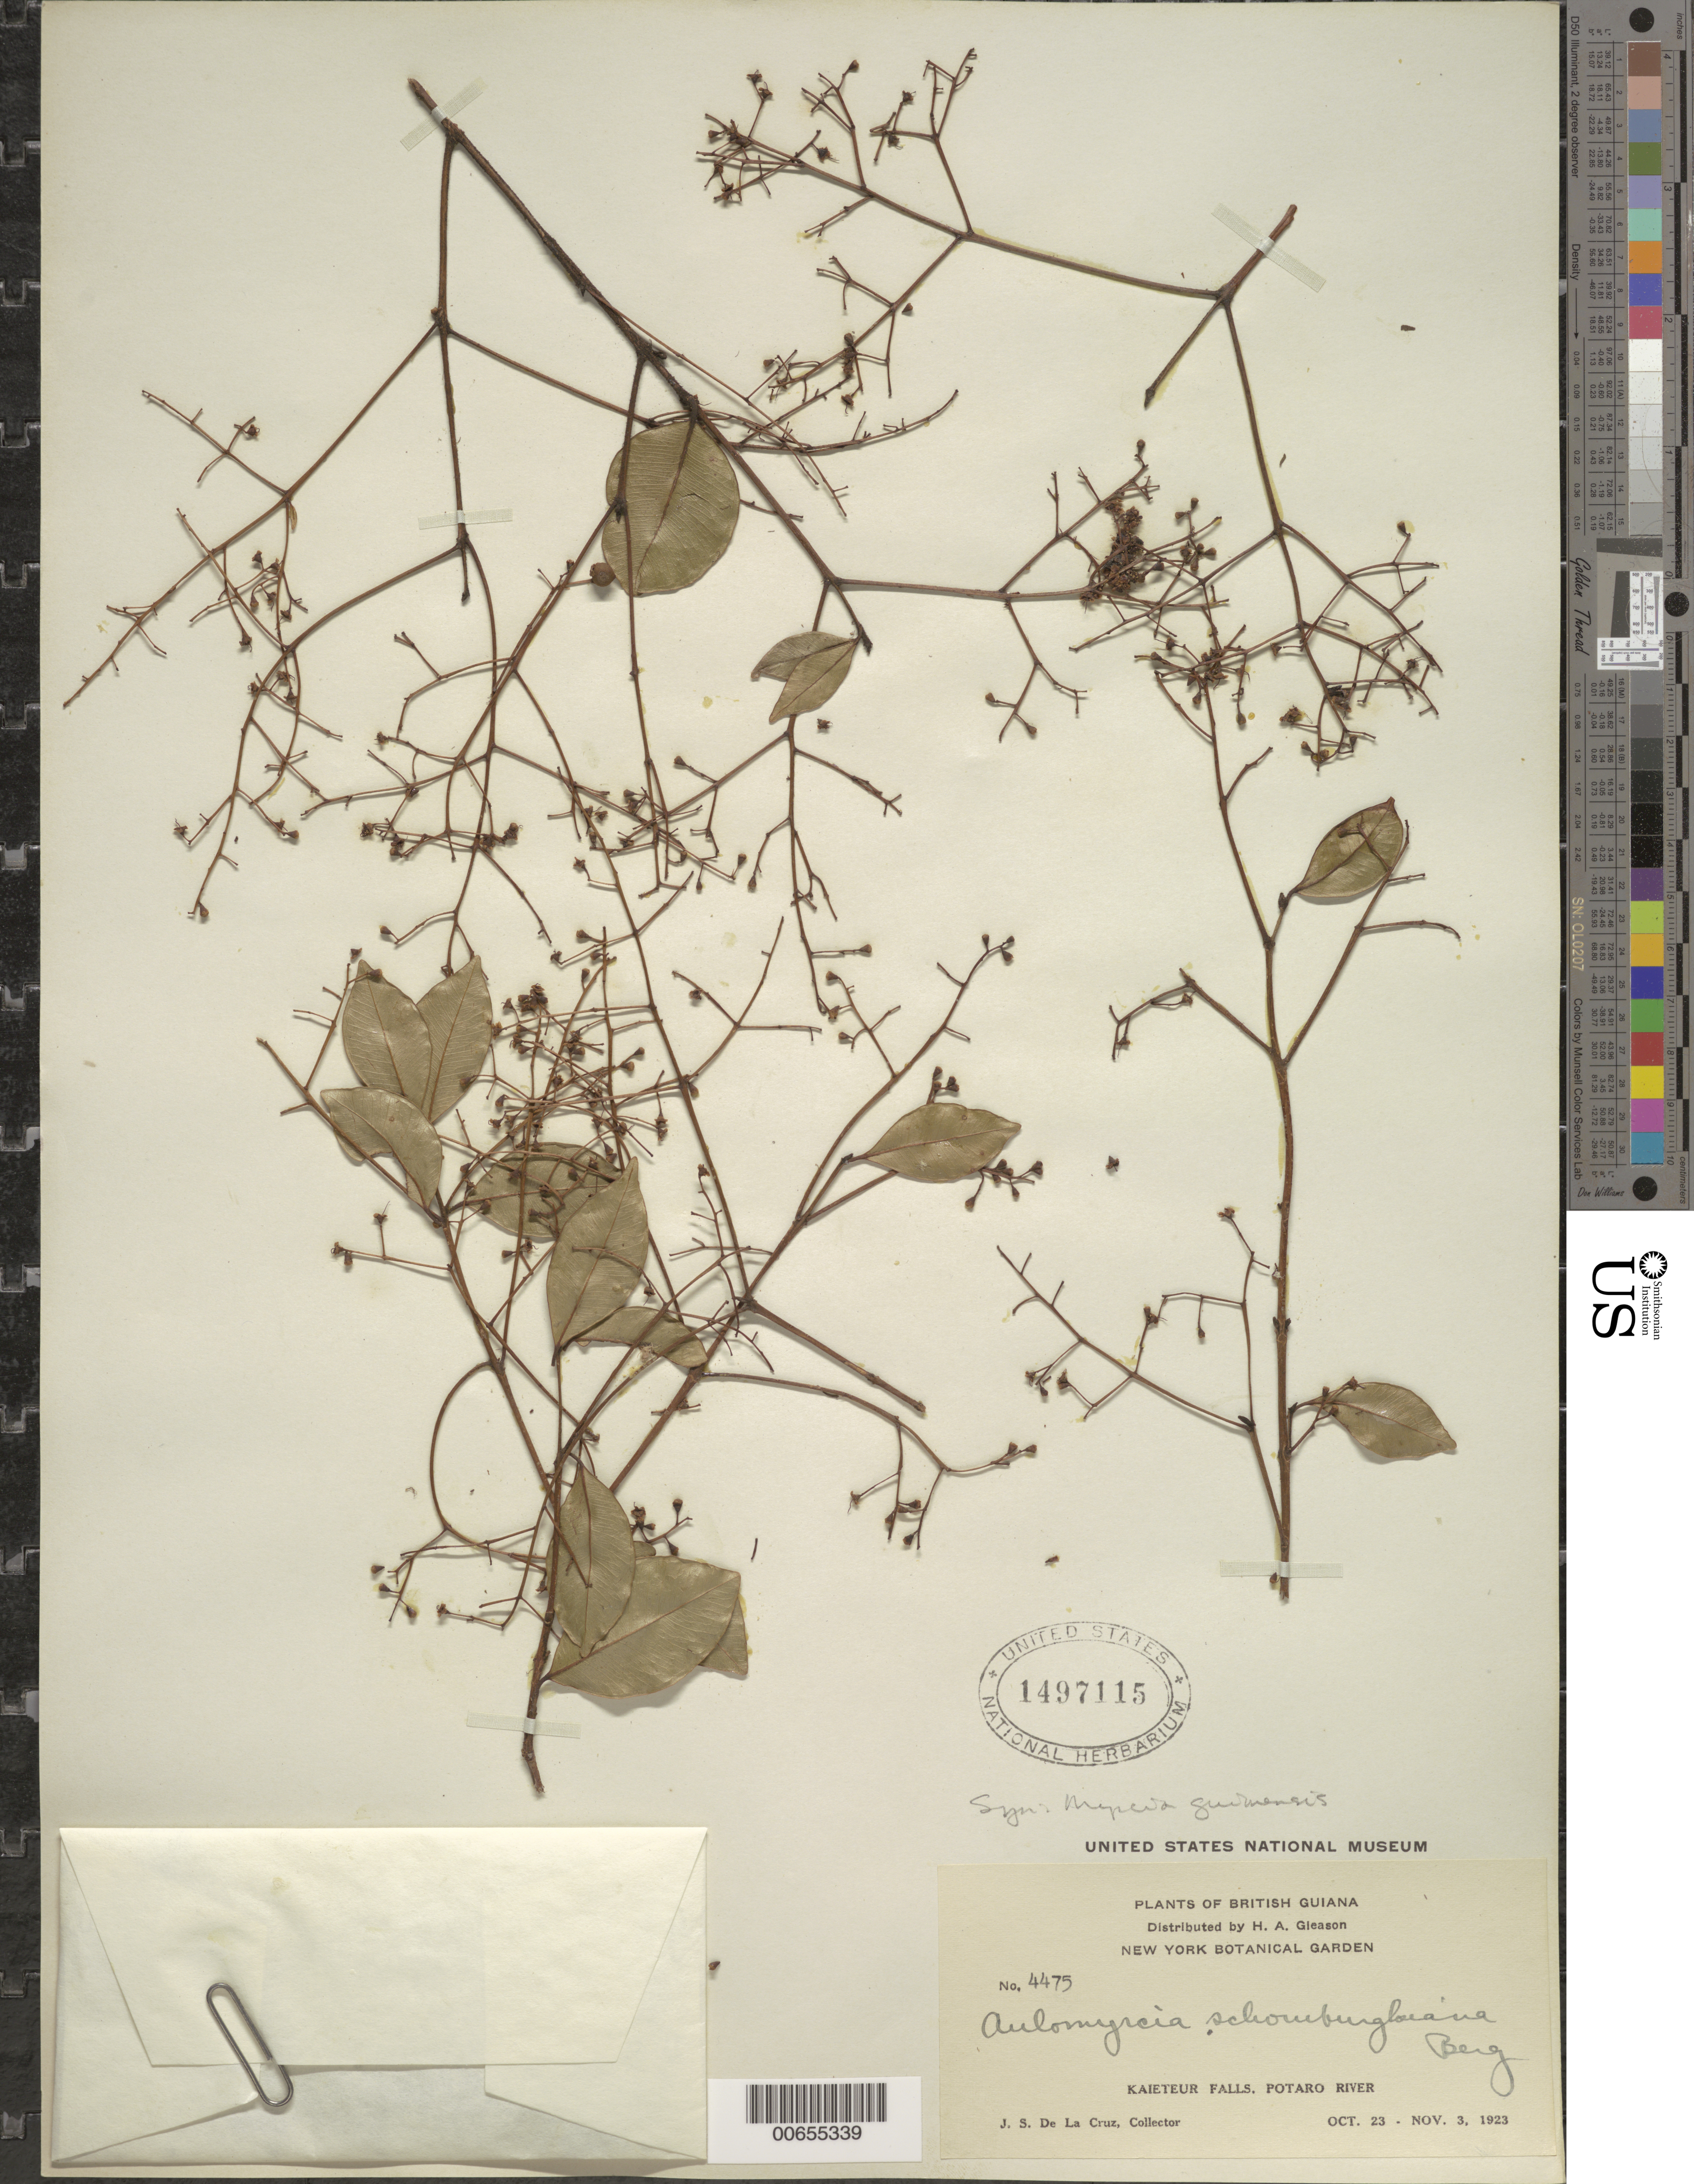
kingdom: Plantae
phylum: Tracheophyta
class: Magnoliopsida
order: Myrtales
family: Myrtaceae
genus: Myrcia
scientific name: Myrcia guianensis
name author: (Aubl.) DC.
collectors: J. S. de la Cruz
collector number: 4475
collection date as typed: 23-Oct-23 to 3-Nov-23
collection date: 1923-10-23/1923-11-03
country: Guyana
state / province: Potaro-Siparuni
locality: Kaieteur Falls, Potaro R.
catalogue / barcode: US 1497115